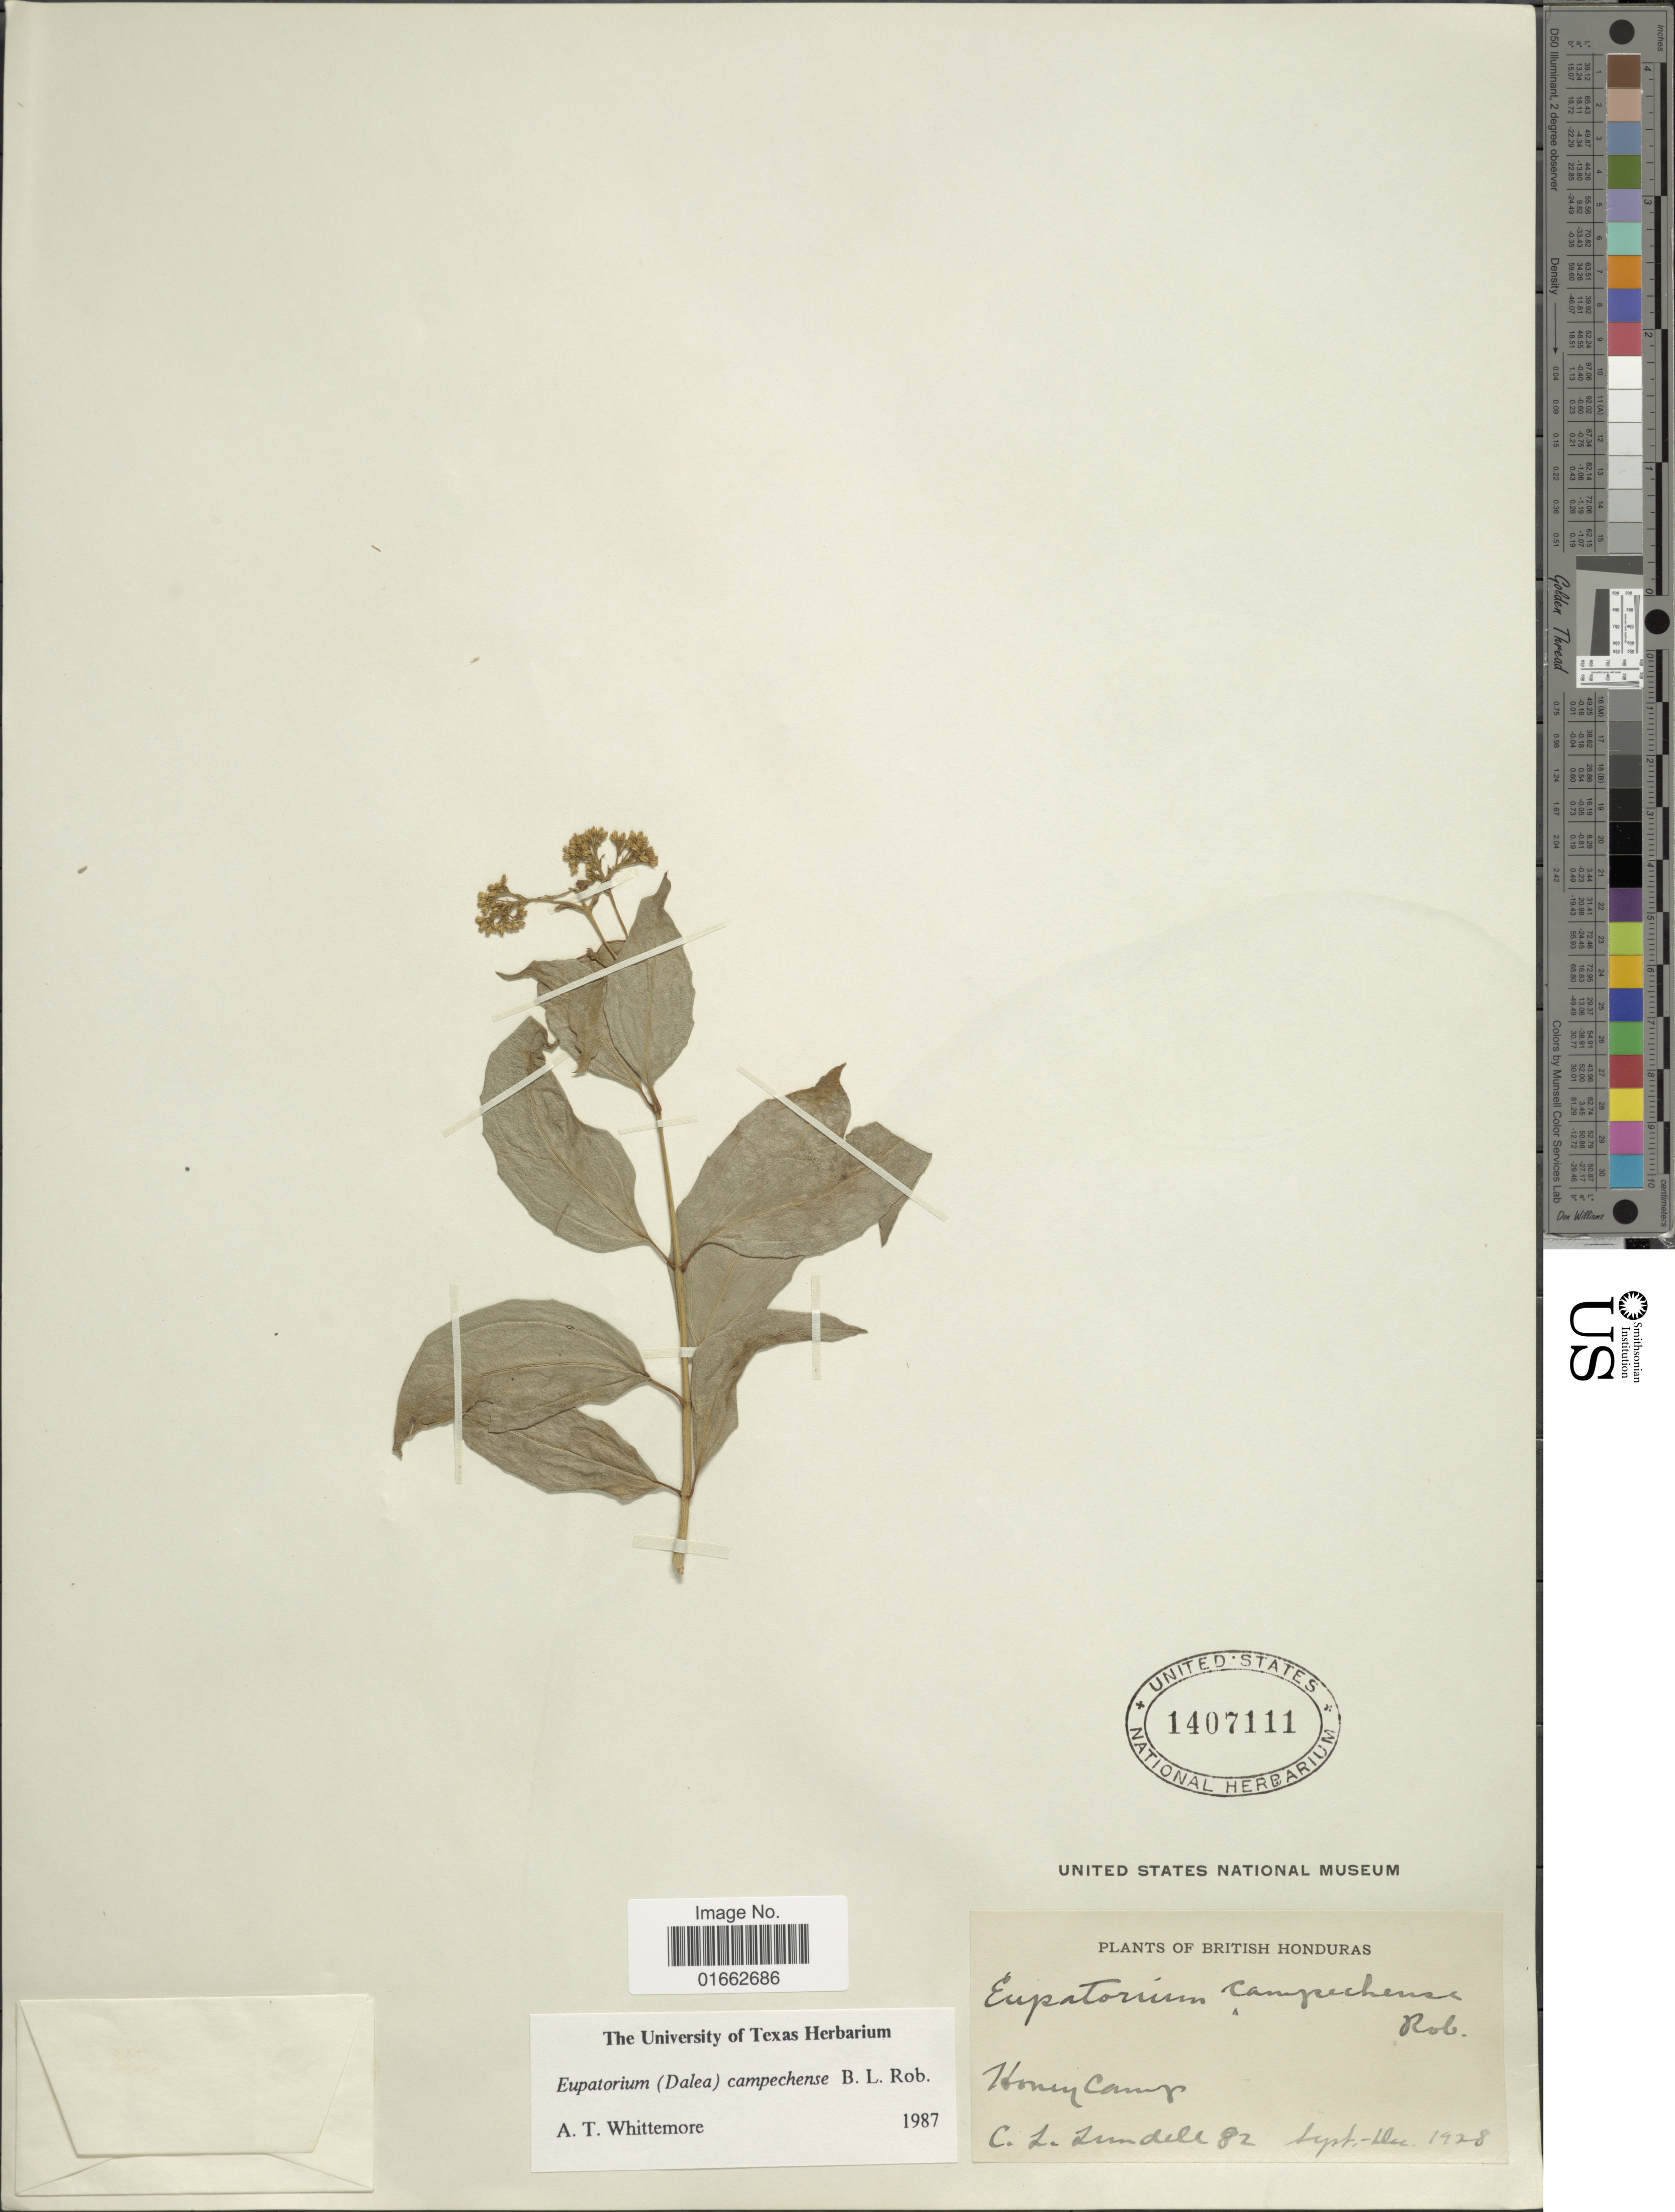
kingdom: Plantae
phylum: Tracheophyta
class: Magnoliopsida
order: Asterales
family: Asteraceae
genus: Critonia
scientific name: Critonia campechensis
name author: (B.L. Rob.) R.M. King & H. Rob.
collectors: C. L. Lundell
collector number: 82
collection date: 1928-09/1928-12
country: Belize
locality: British Honduras, Honey Camp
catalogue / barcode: US 1407111